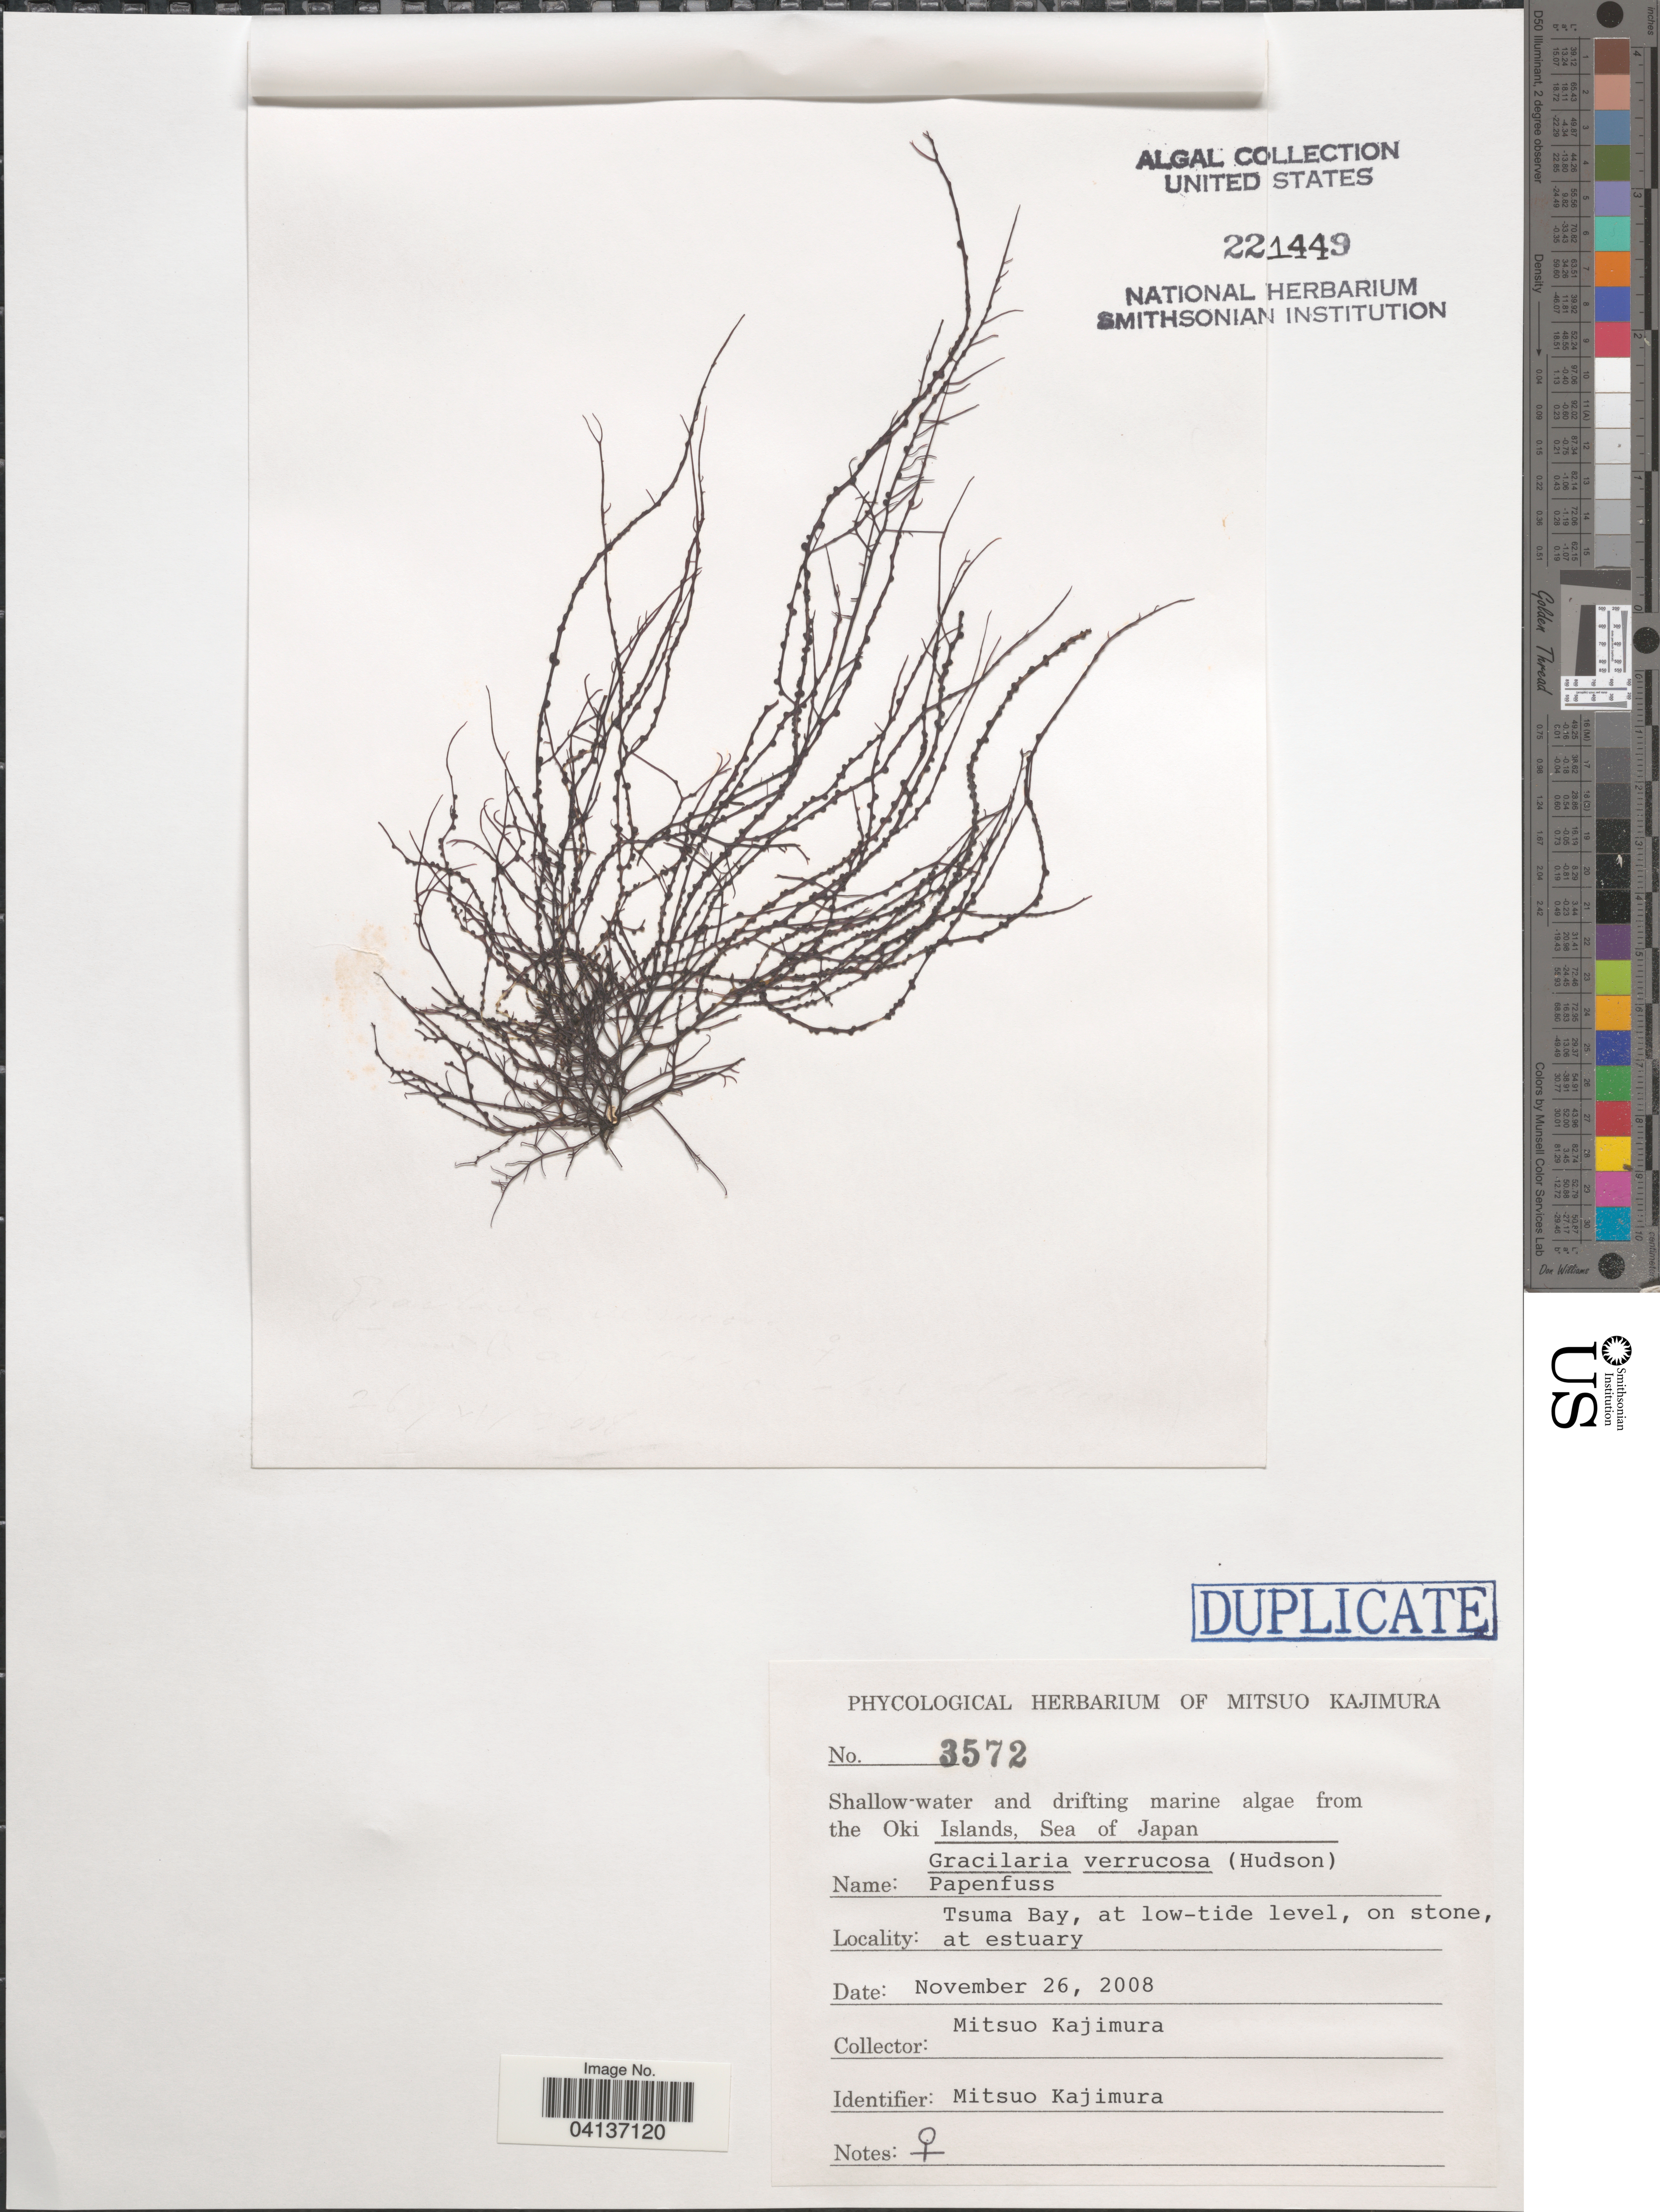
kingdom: Plantae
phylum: Rhodophyta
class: Florideophyceae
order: Gracilariales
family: Gracilariaceae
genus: Gracilariopsis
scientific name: Gracilariopsis longissima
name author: (S.G. Gmel.) Steentoft et al.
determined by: Algae name updating Project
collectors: M. Kajimura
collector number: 3572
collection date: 2008-11-26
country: Japan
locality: Oki Islands, Sea of Japan. Tsuma Bay.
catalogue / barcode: US 221449